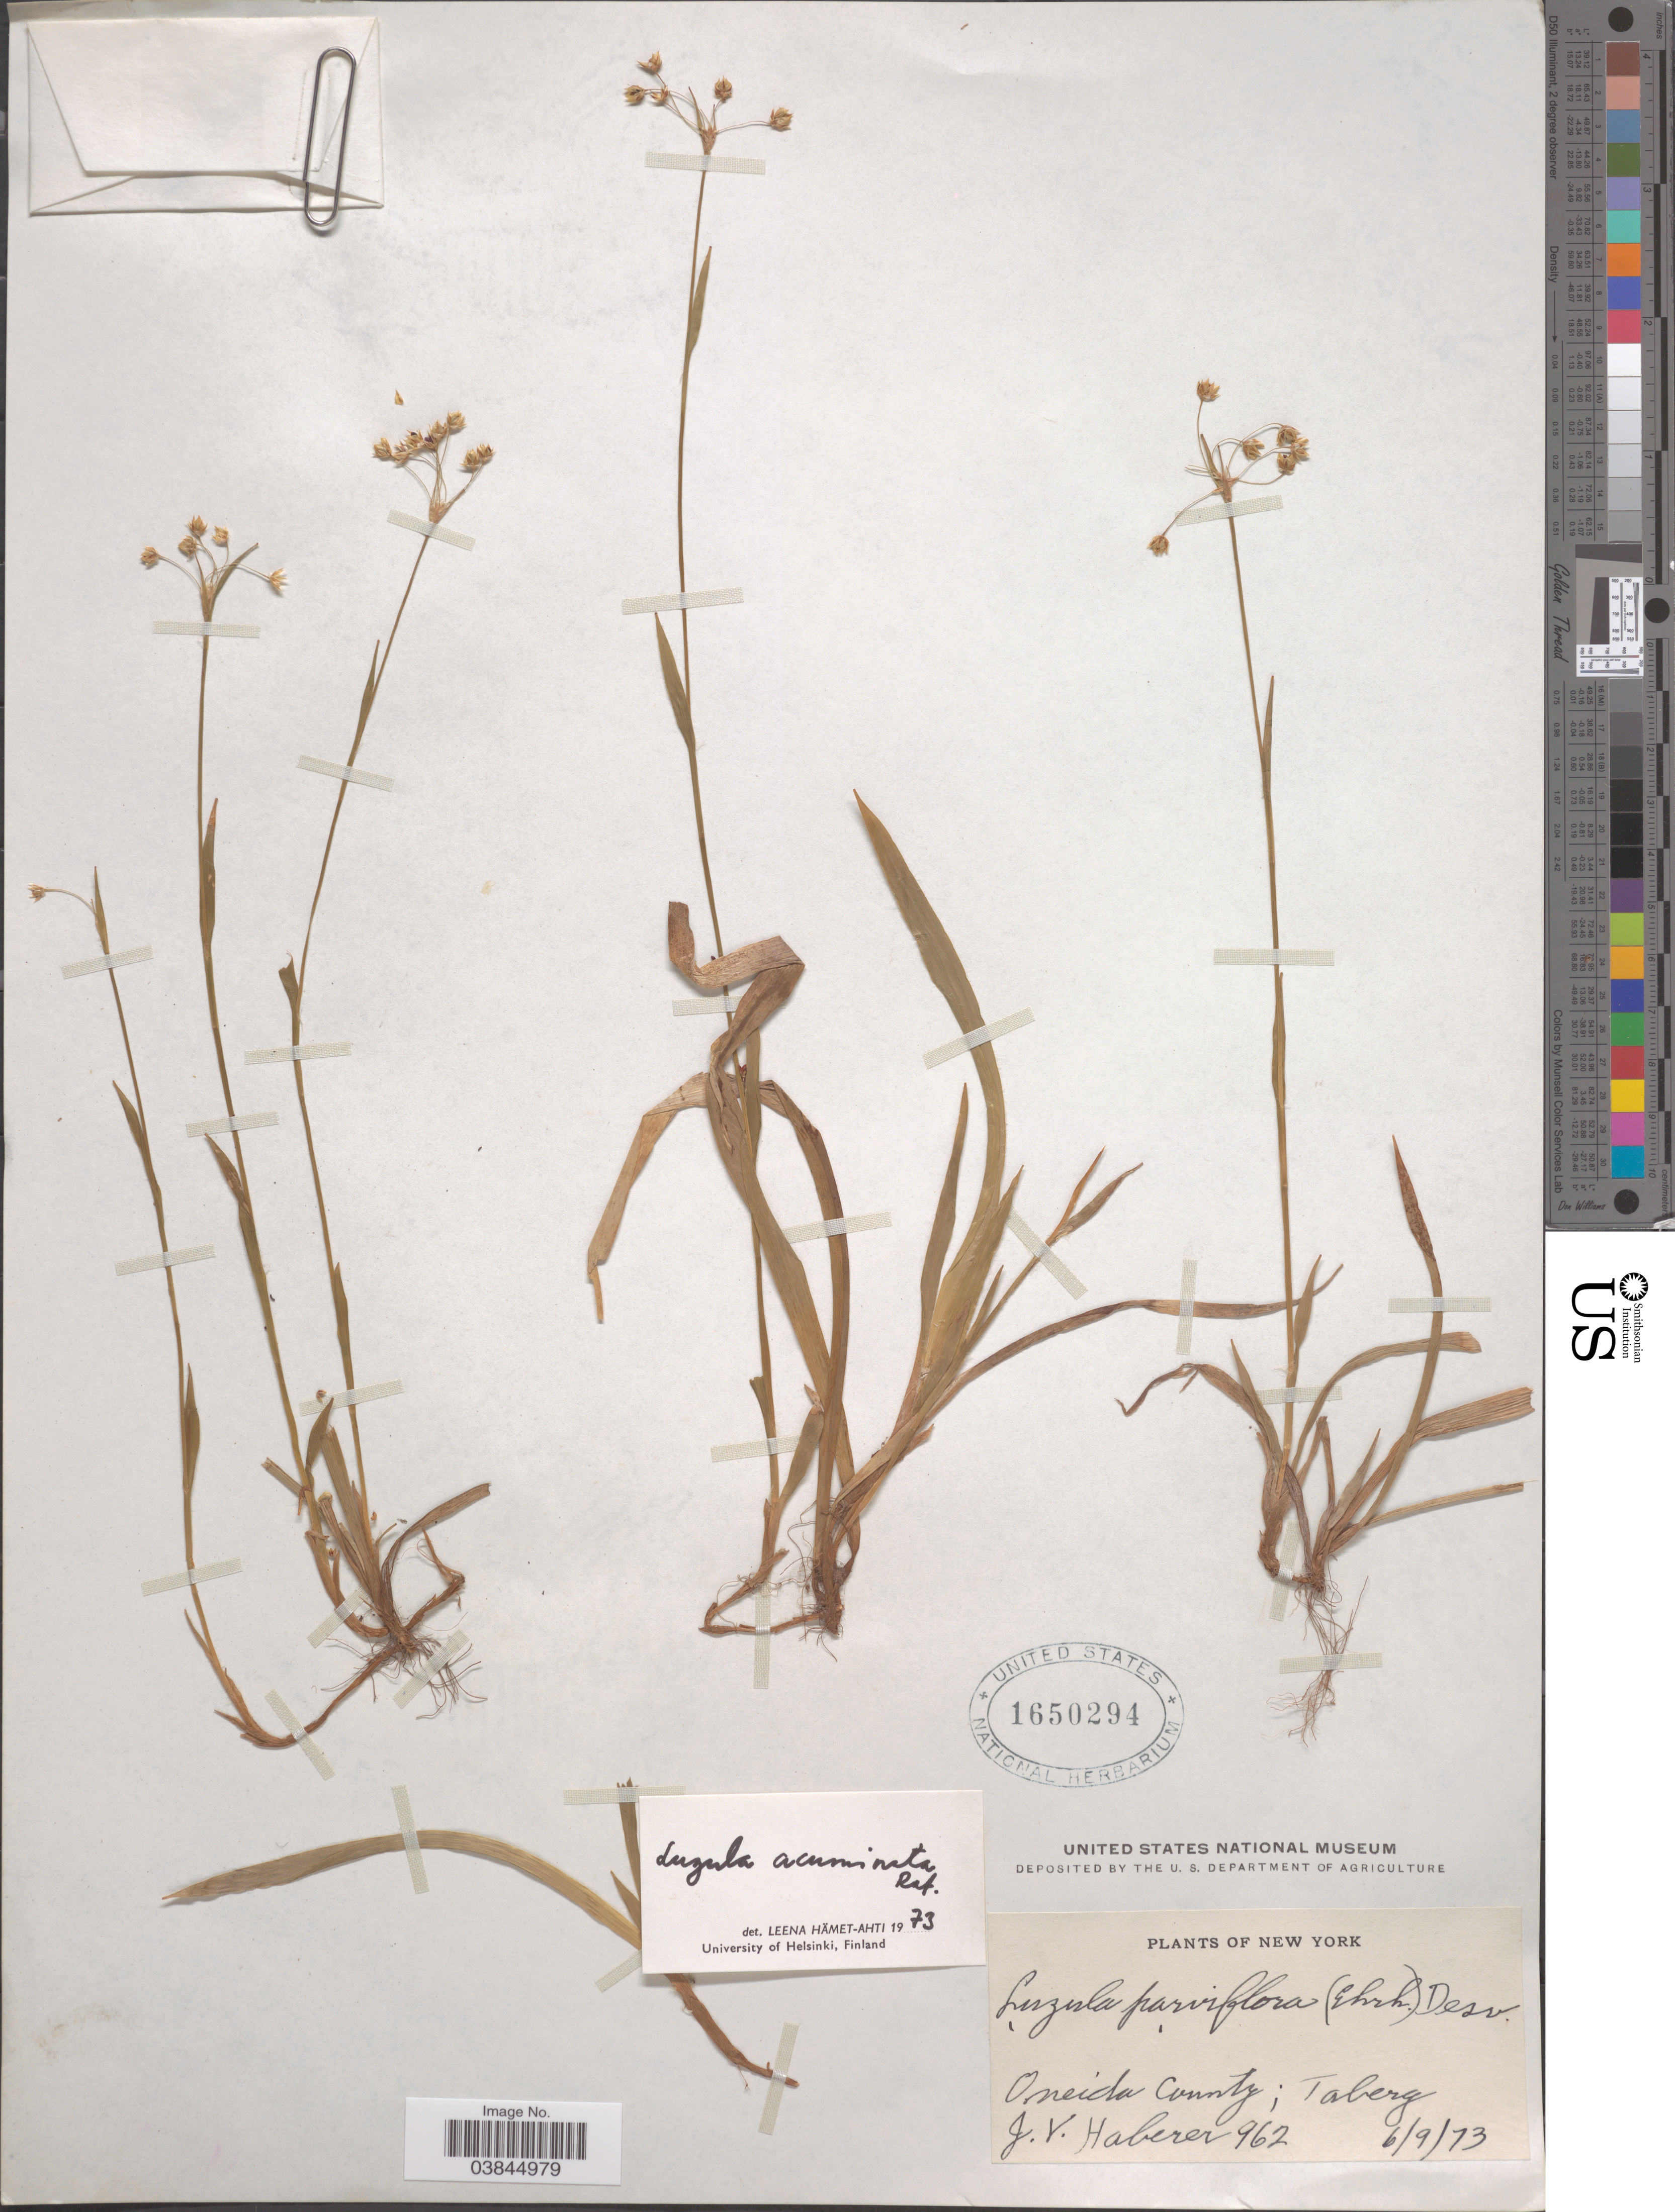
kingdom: Plantae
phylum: Tracheophyta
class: Liliopsida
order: Poales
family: Juncaceae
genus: Luzula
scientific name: Luzula acuminata var. acuminata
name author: Raf.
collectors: J. V. Haberer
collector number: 962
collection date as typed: Transcribed d/m/y: 9/6/73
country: United States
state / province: New York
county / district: Oneida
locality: Oneida County; Taberg.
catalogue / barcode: US 1650294